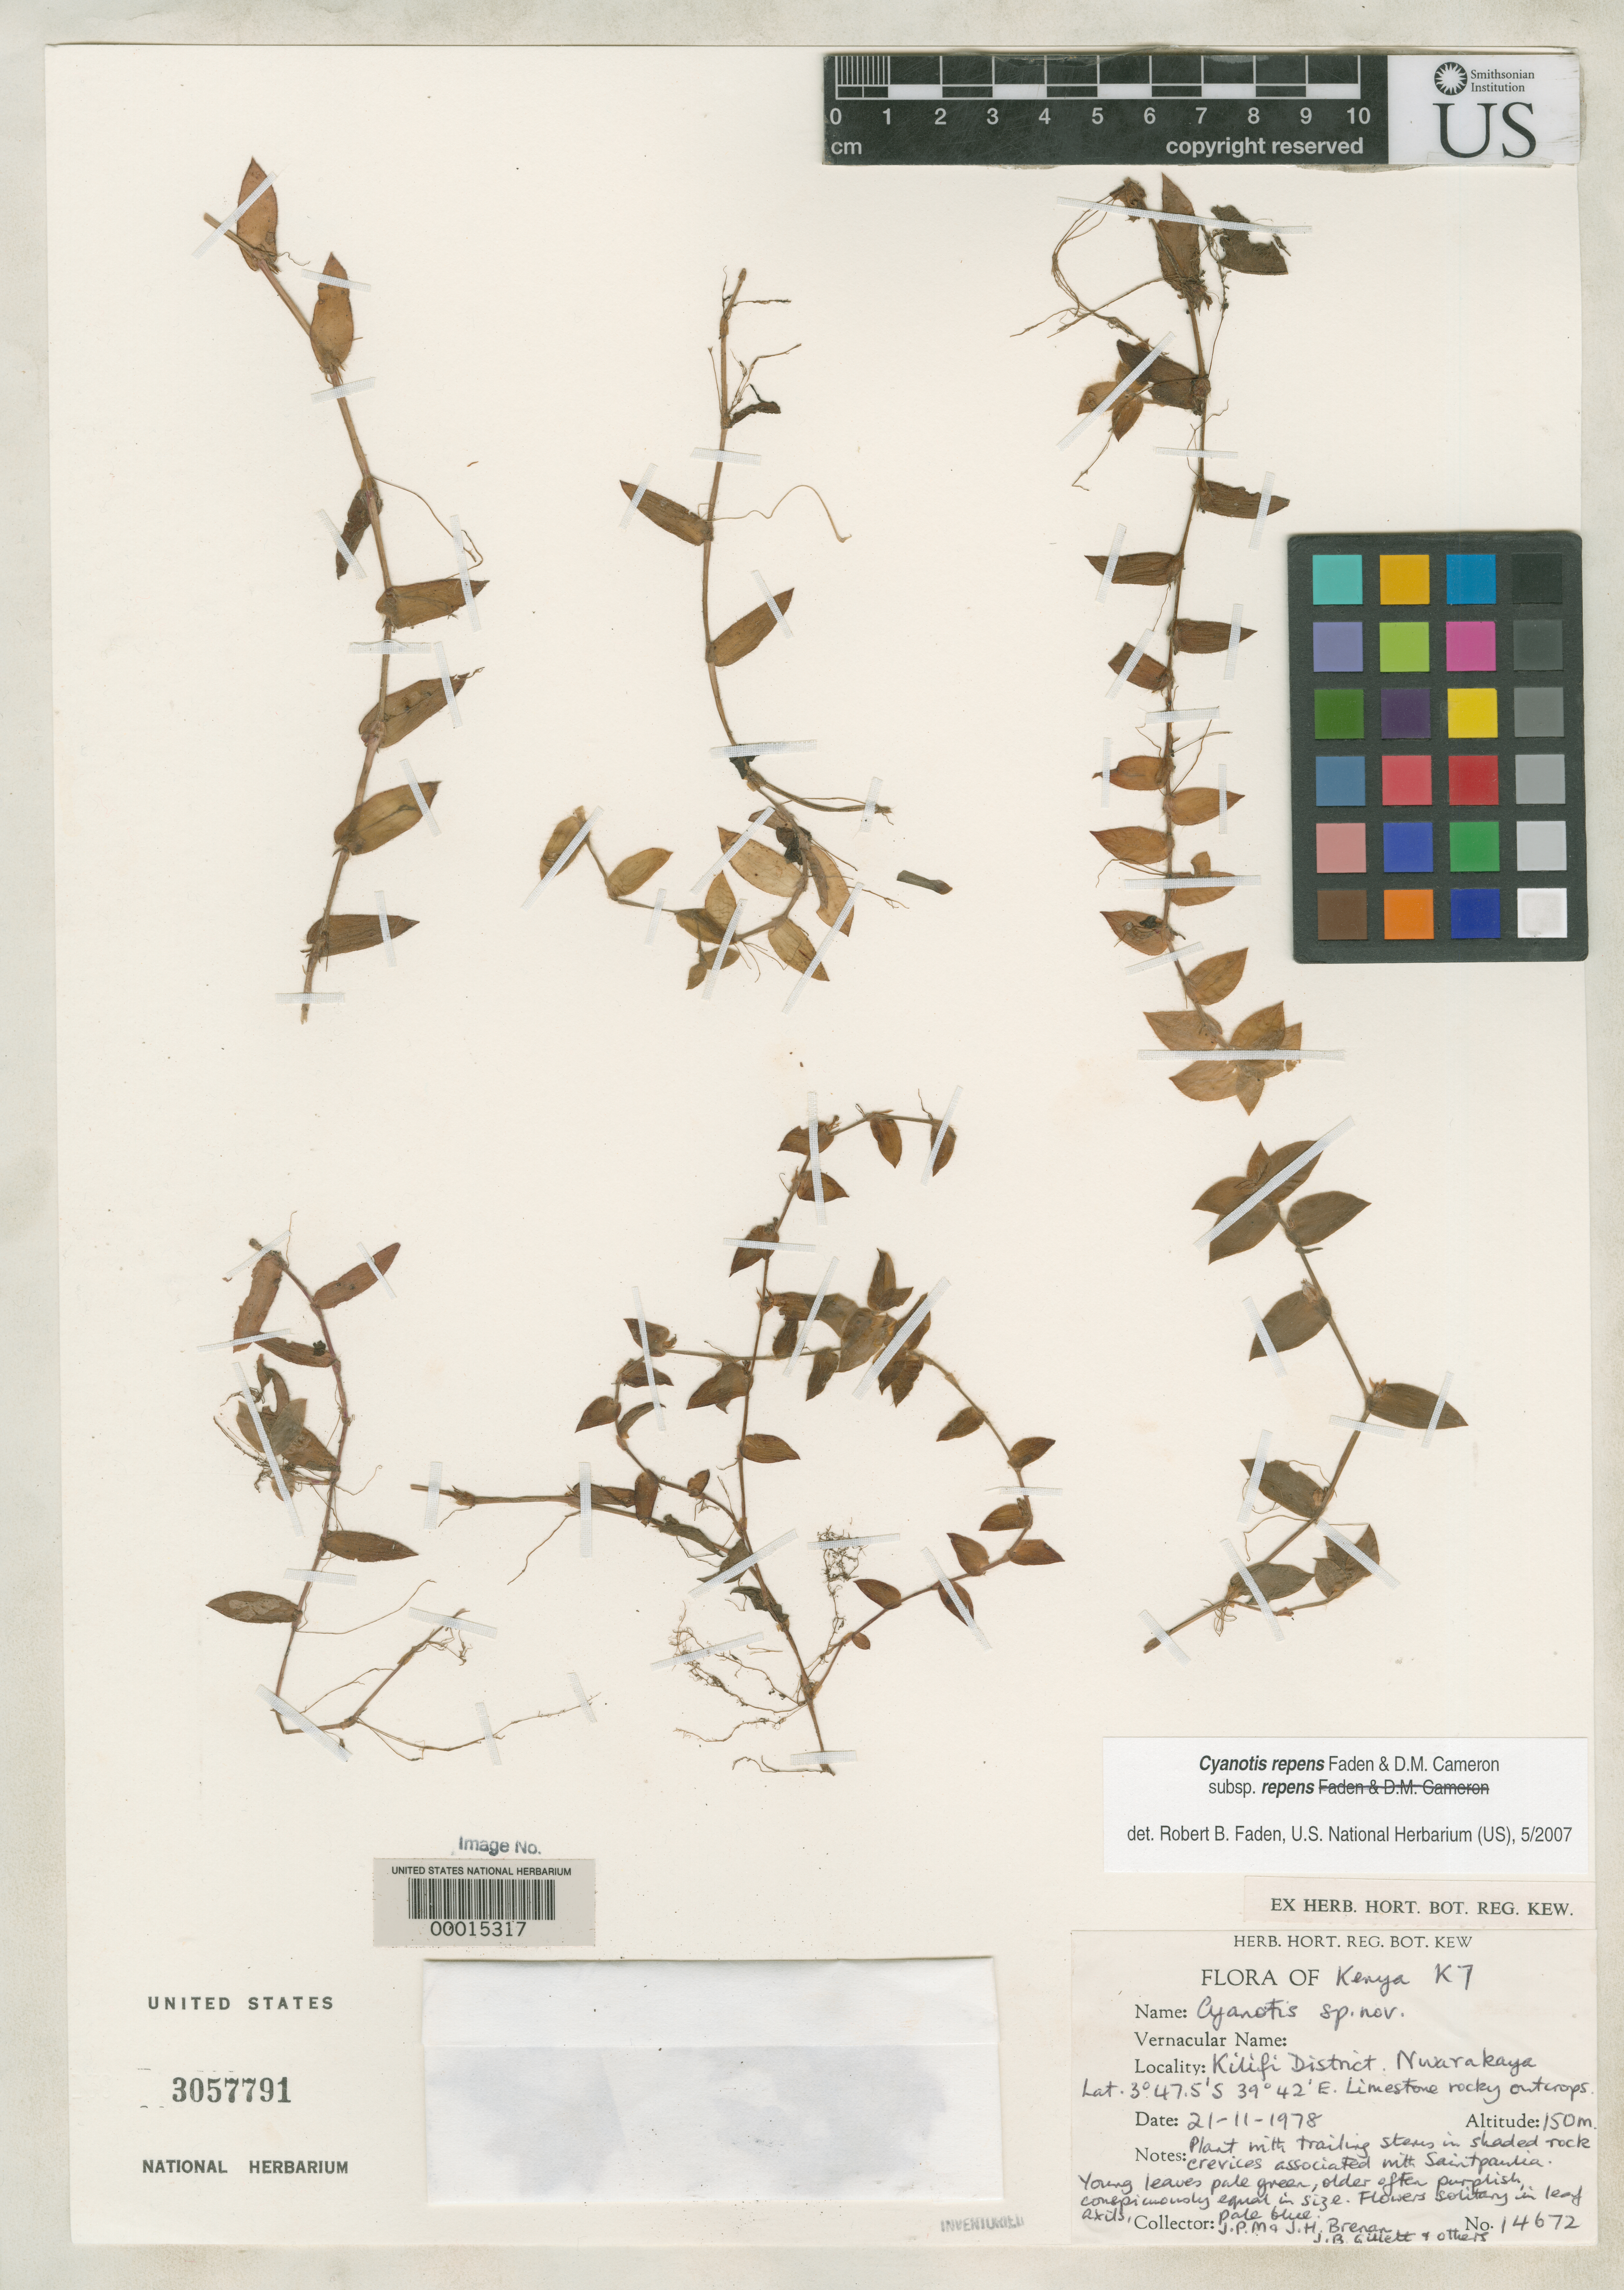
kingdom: Plantae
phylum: Tracheophyta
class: Liliopsida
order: Commelinales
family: Commelinaceae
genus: Cyanotis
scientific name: Cyanotis repens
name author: Faden & D.M. Cameron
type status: Isotype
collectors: J. Brenan, J. H. Brenan & J. B. Gillett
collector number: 14672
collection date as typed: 21 Nov 1978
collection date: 1978-11-21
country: Kenya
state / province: Kilifi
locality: Kilifi District. Nwarakaya.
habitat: Limestone rocky ourcrops.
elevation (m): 150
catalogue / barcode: US 3057791